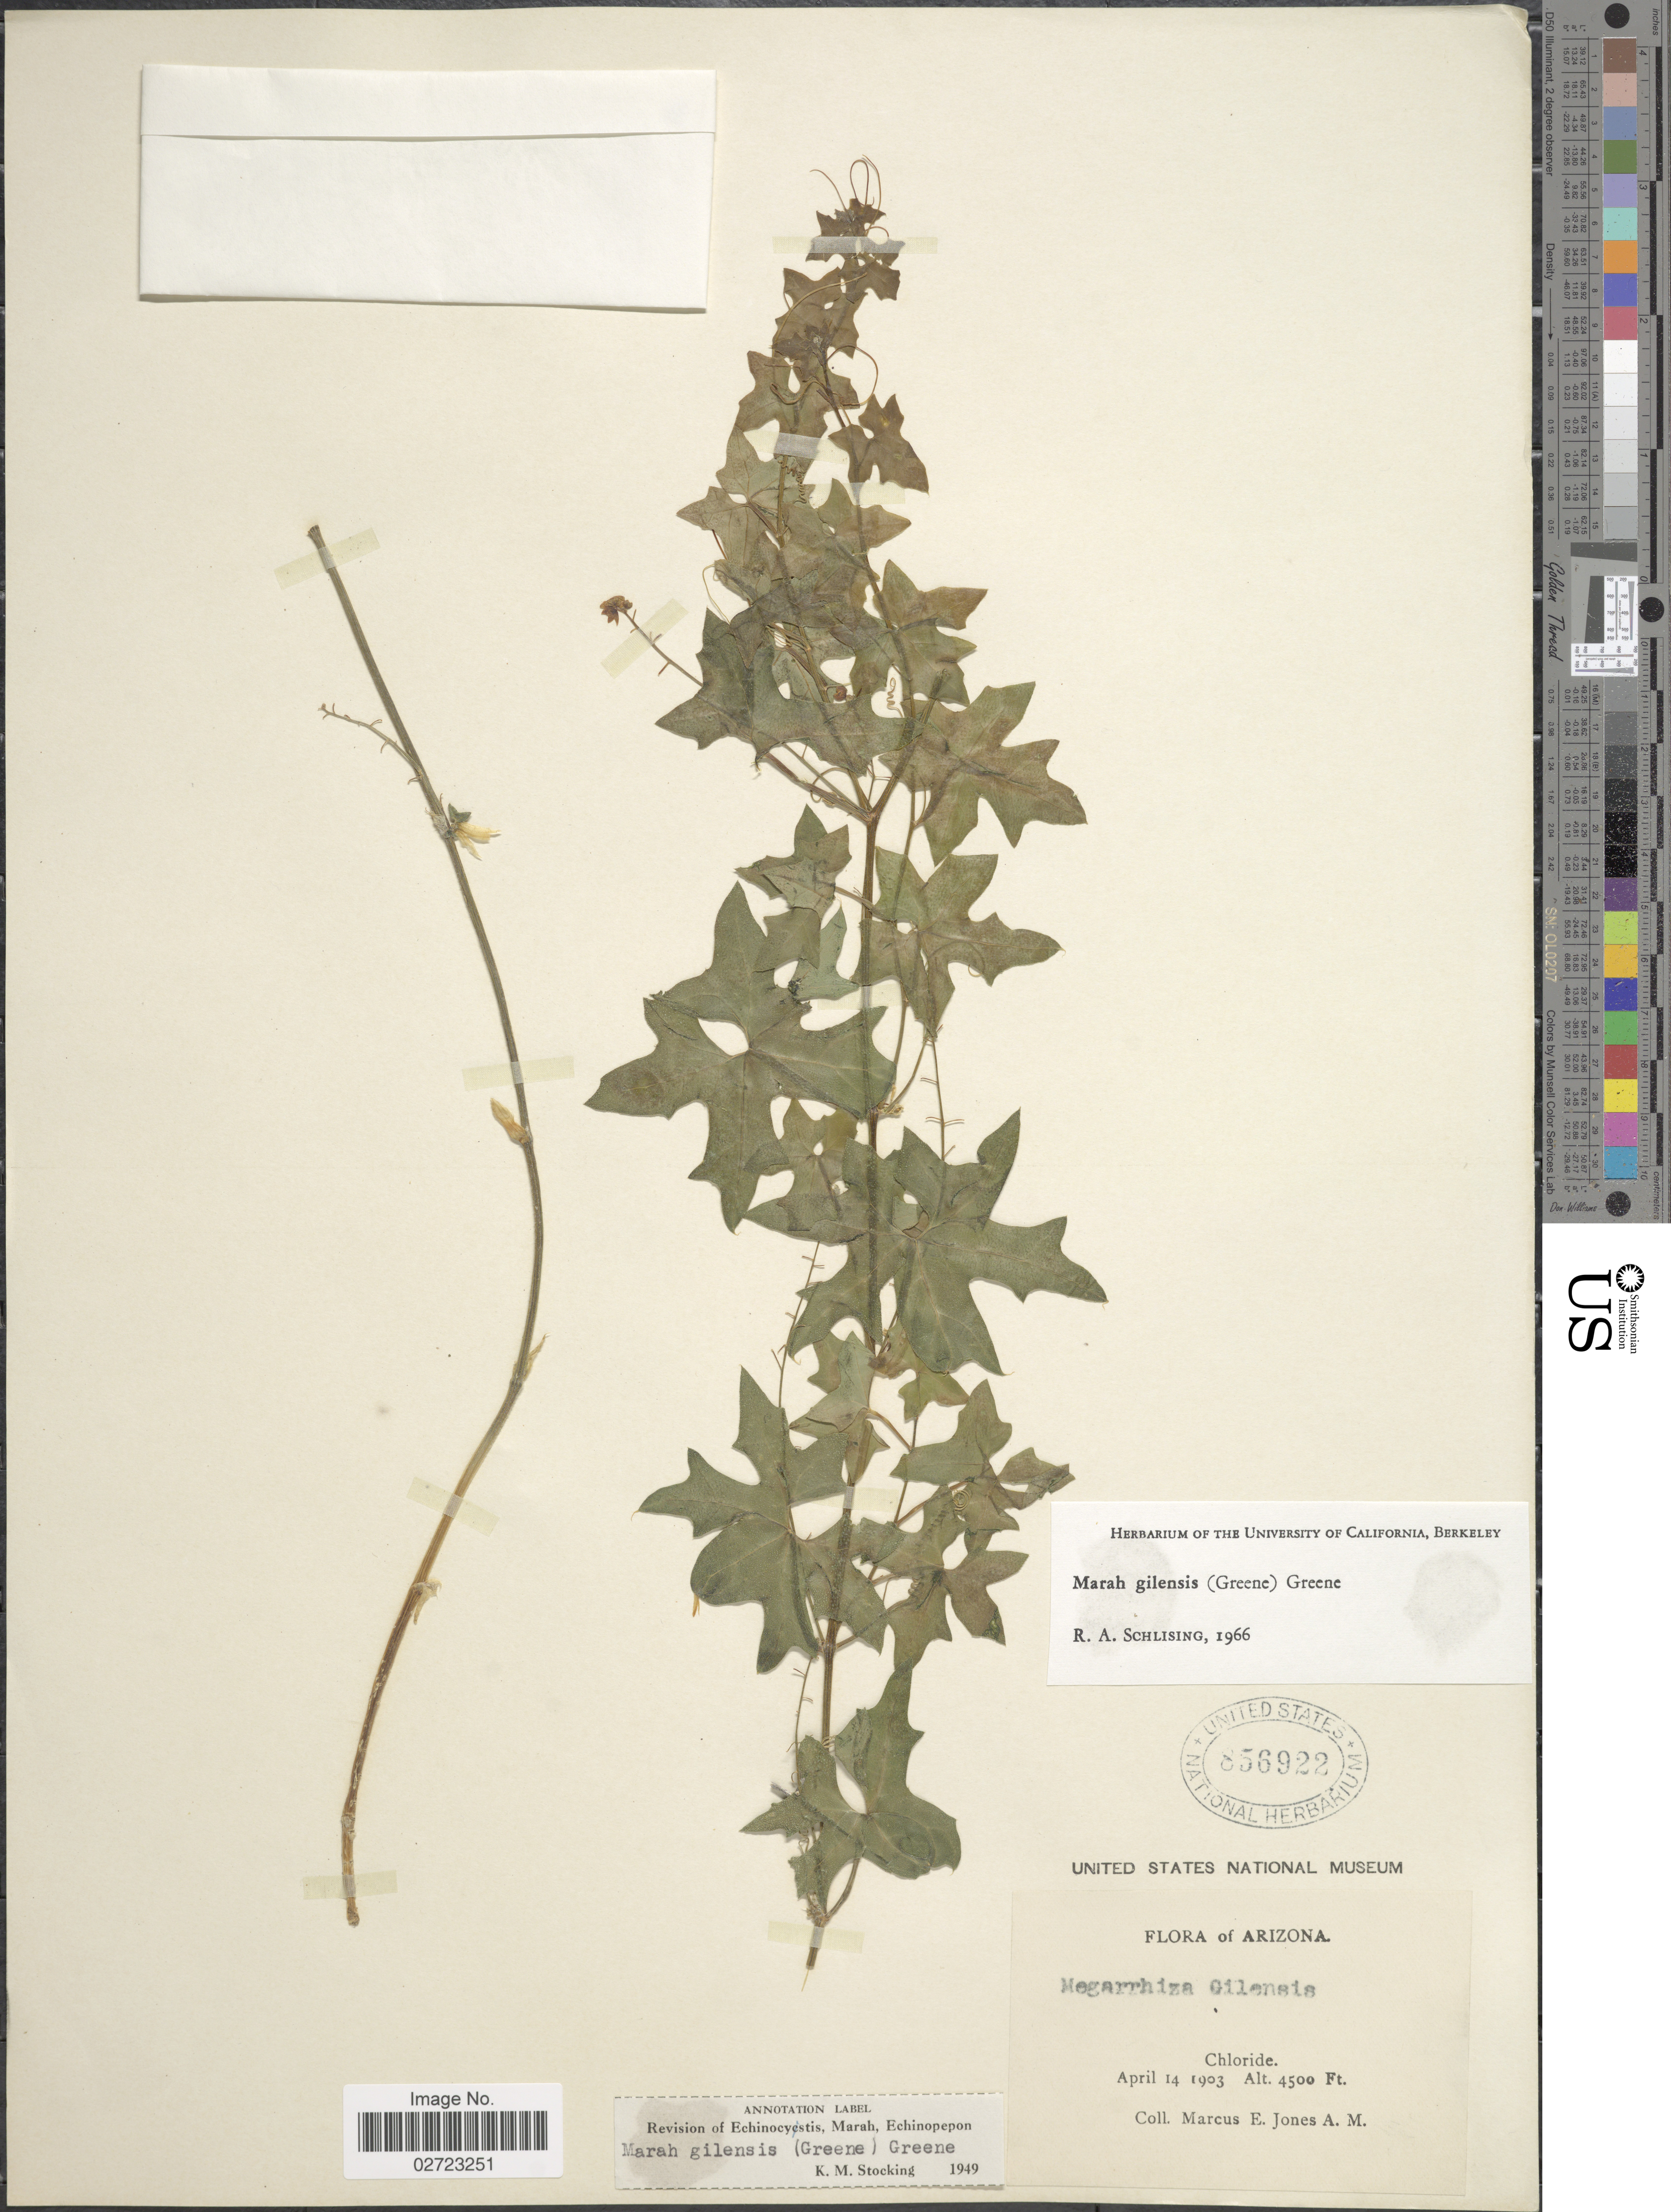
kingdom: Plantae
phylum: Tracheophyta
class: Magnoliopsida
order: Cucurbitales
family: Cucurbitaceae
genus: Marah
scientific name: Marah gilensis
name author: (Greene) Greene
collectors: M. E. Jones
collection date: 1903-04-14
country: United States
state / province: Arizona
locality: Chloride.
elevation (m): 1372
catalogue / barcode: US 856922